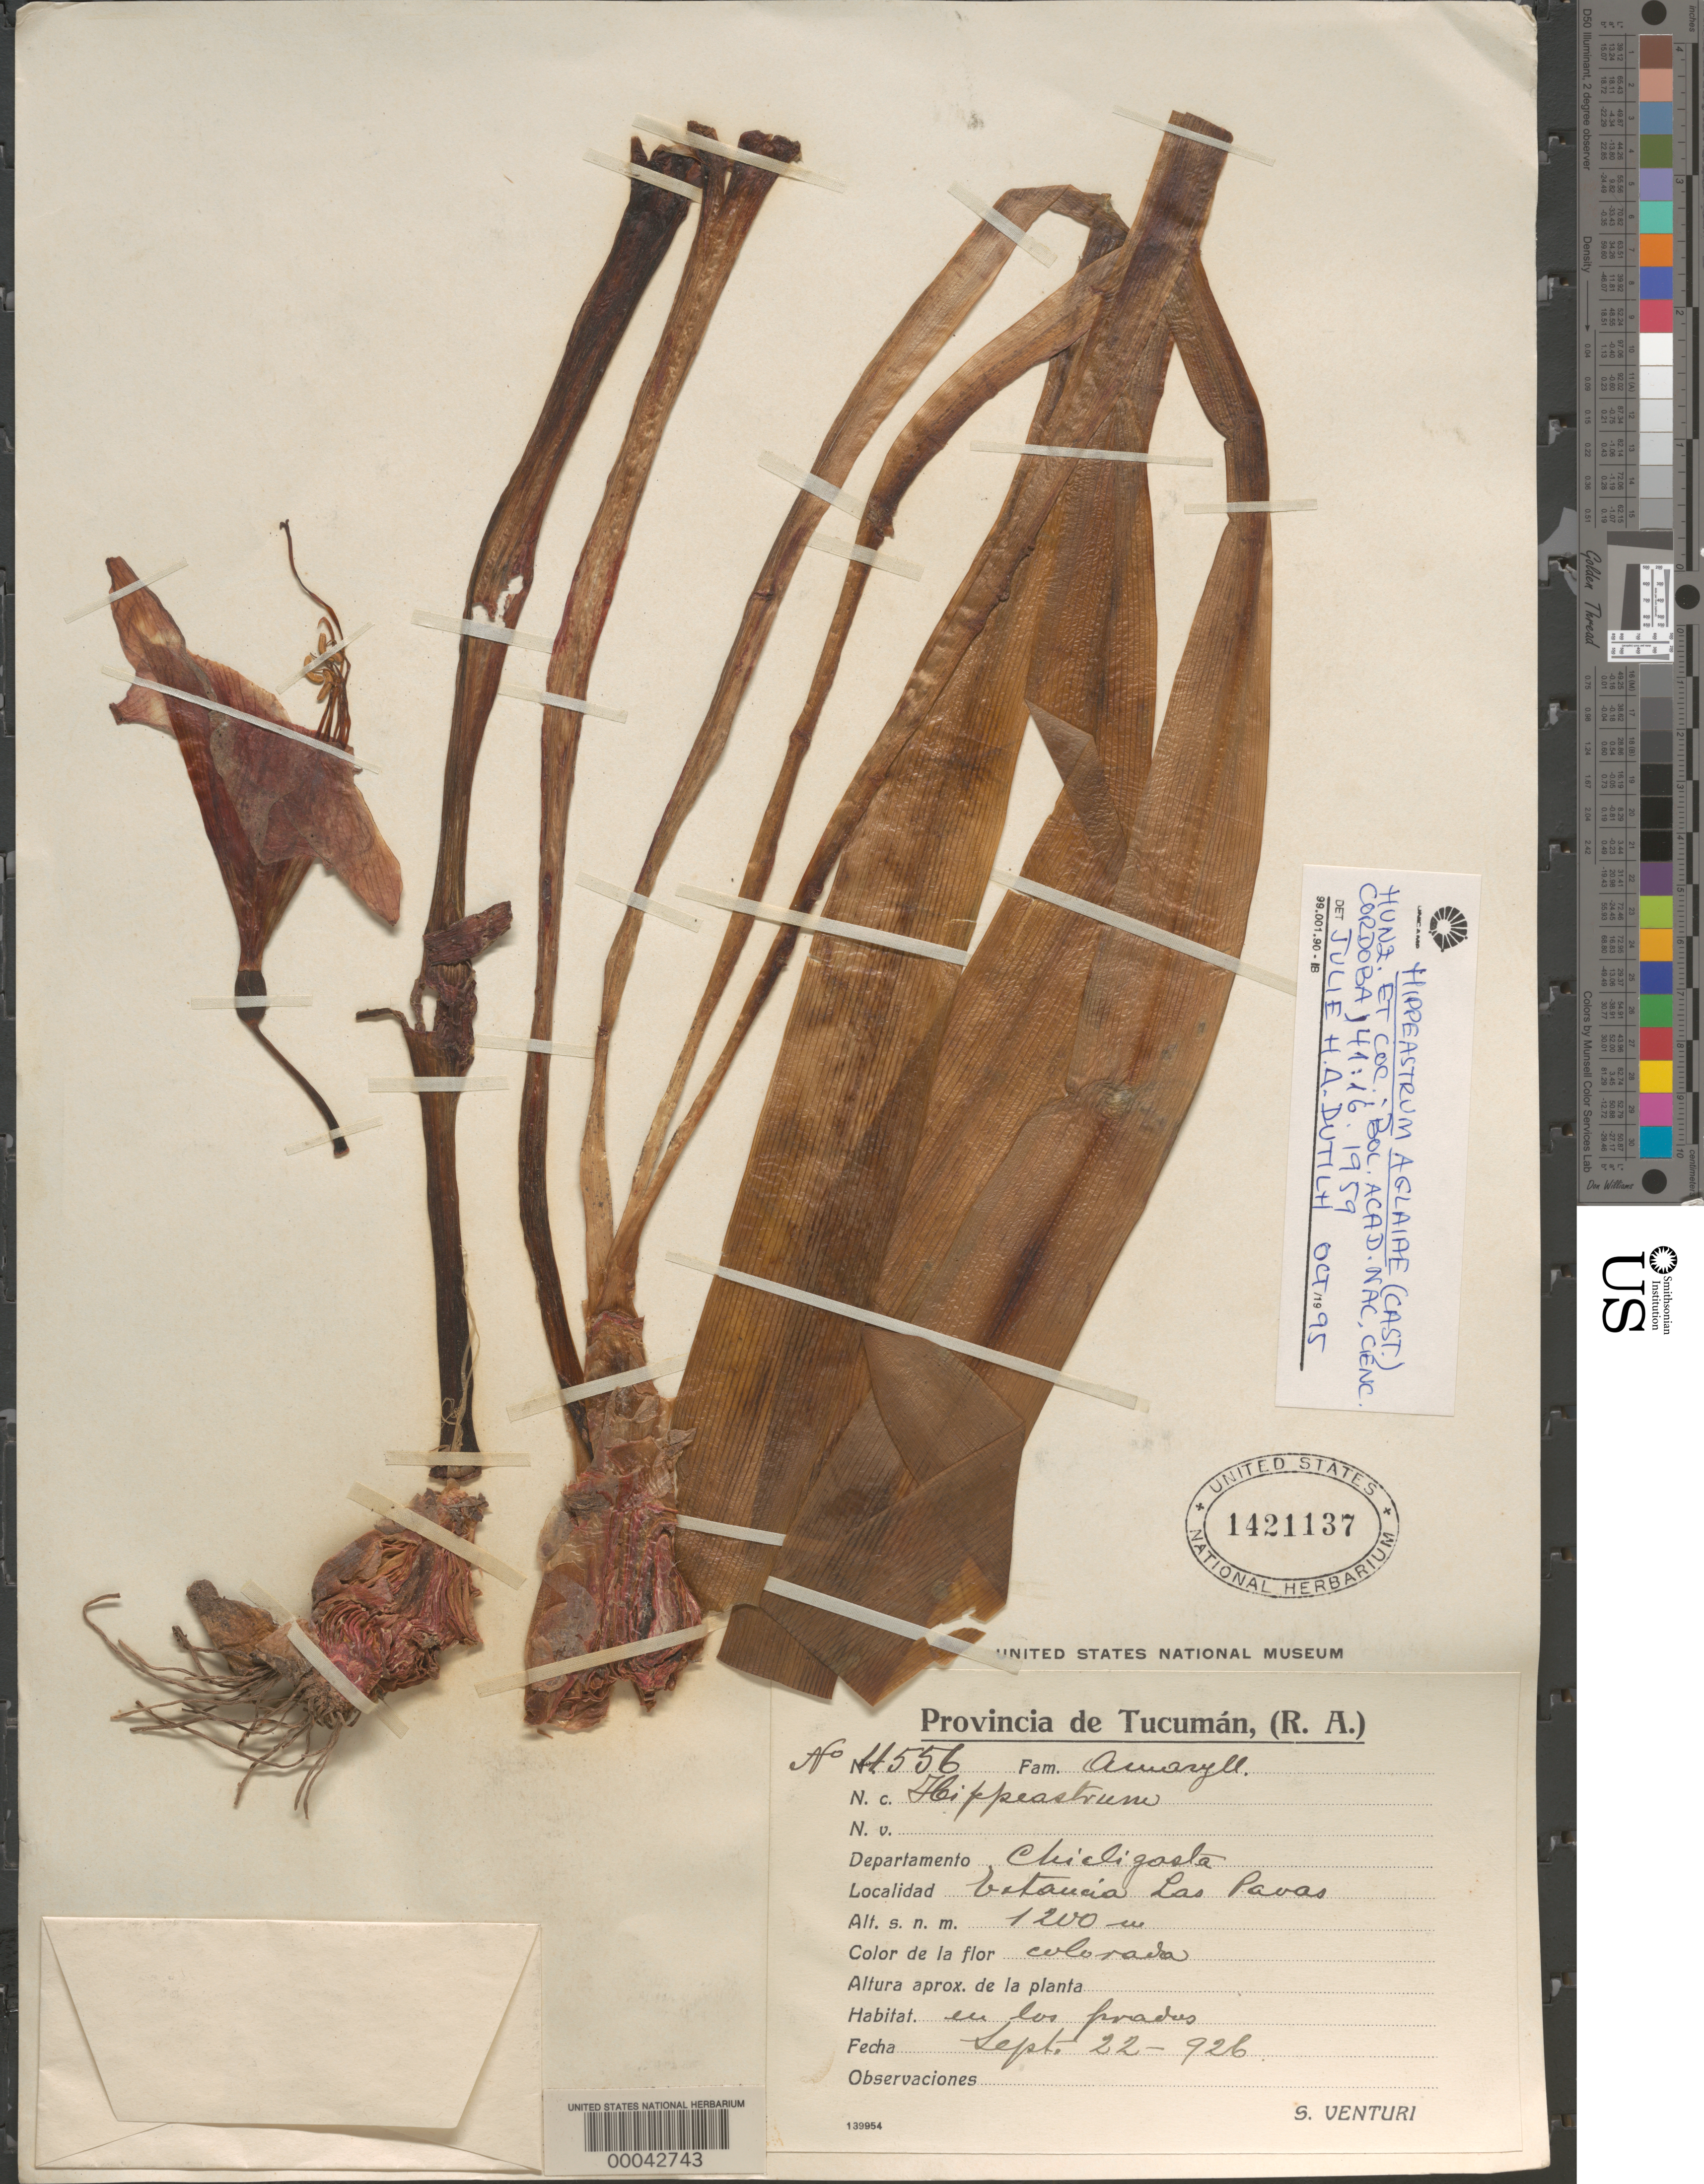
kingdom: Plantae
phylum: Tracheophyta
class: Liliopsida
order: Asparagales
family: Amaryllidaceae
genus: Hippeastrum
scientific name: Hippeastrum aglaiae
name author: (A. Cast.) Hunz. & A.A. Cocucci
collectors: S. Venturi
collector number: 4556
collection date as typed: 22 Sep 1926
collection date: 1926-09-22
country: Argentina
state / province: Tucumán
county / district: Chicligasta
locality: Las Pavas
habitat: In the meadows, fields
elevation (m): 1200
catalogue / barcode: US 1421137